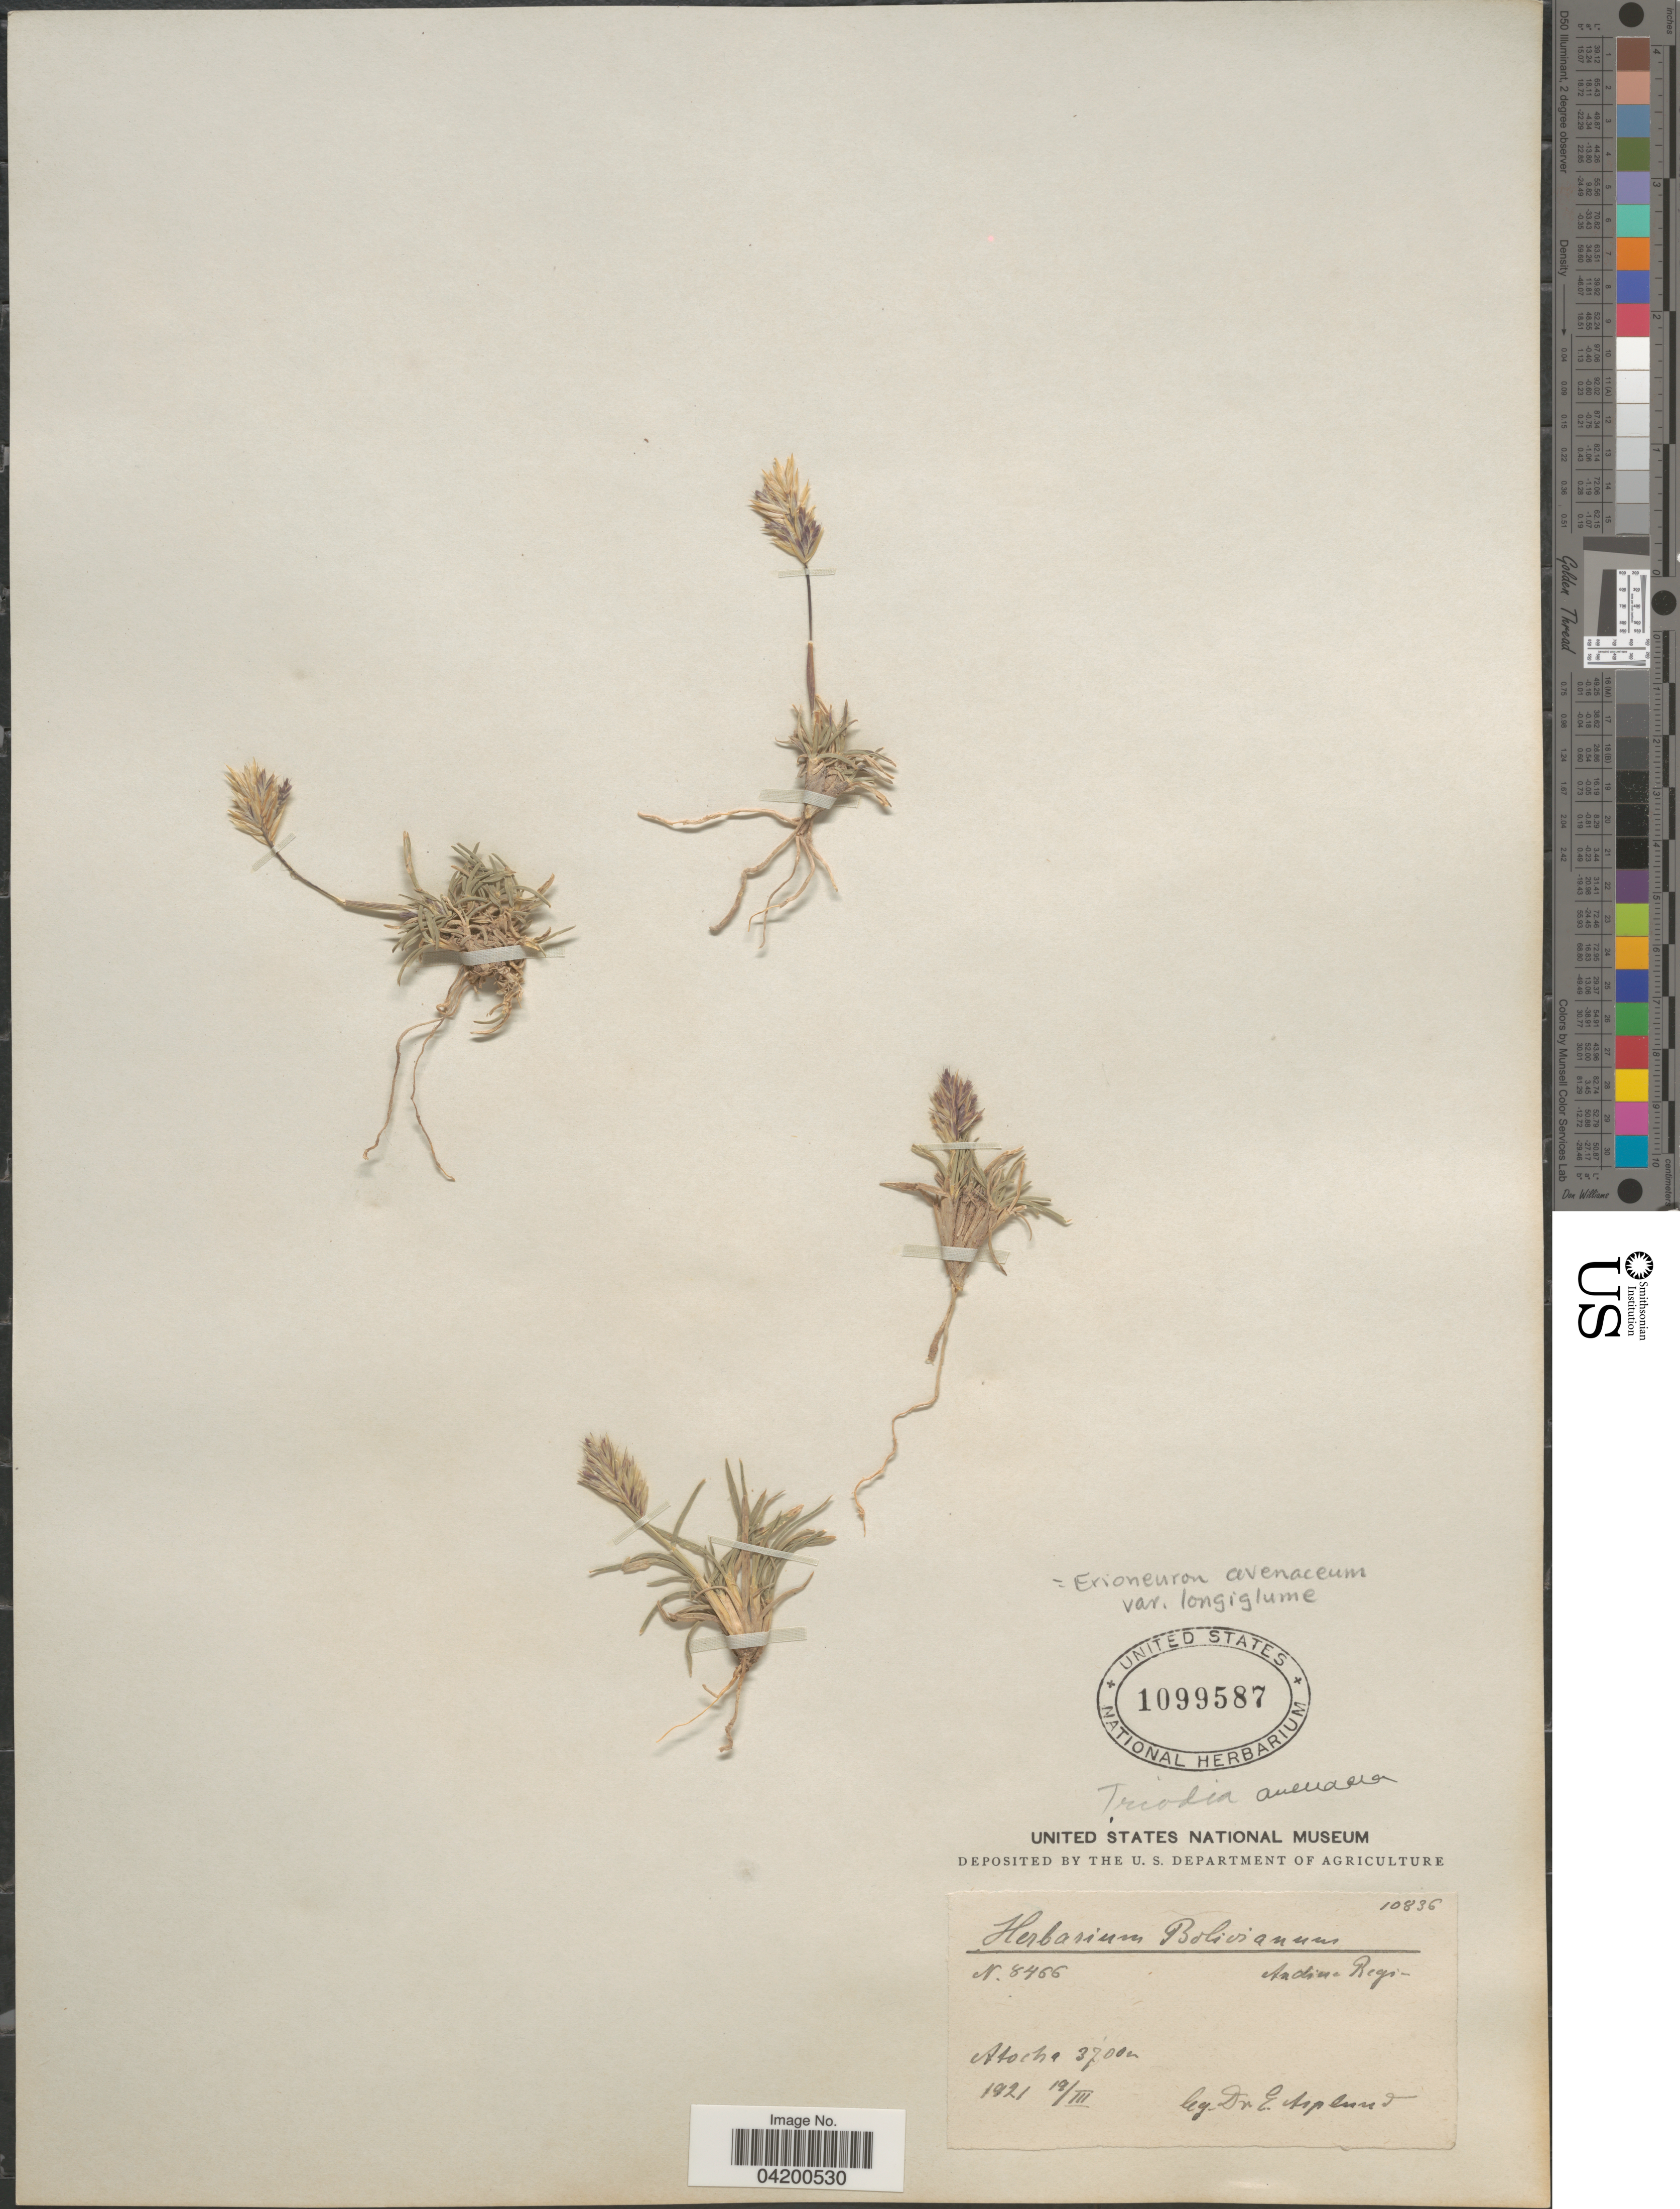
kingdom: Plantae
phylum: Tracheophyta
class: Liliopsida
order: Poales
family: Poaceae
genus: Erioneuron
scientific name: Erioneuron avenaceum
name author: (Kunth) Tateoka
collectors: E. Asplund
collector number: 8466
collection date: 1921-03-19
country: Bolivia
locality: Andine Region. Atocha.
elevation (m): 3700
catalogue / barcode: US 1099587